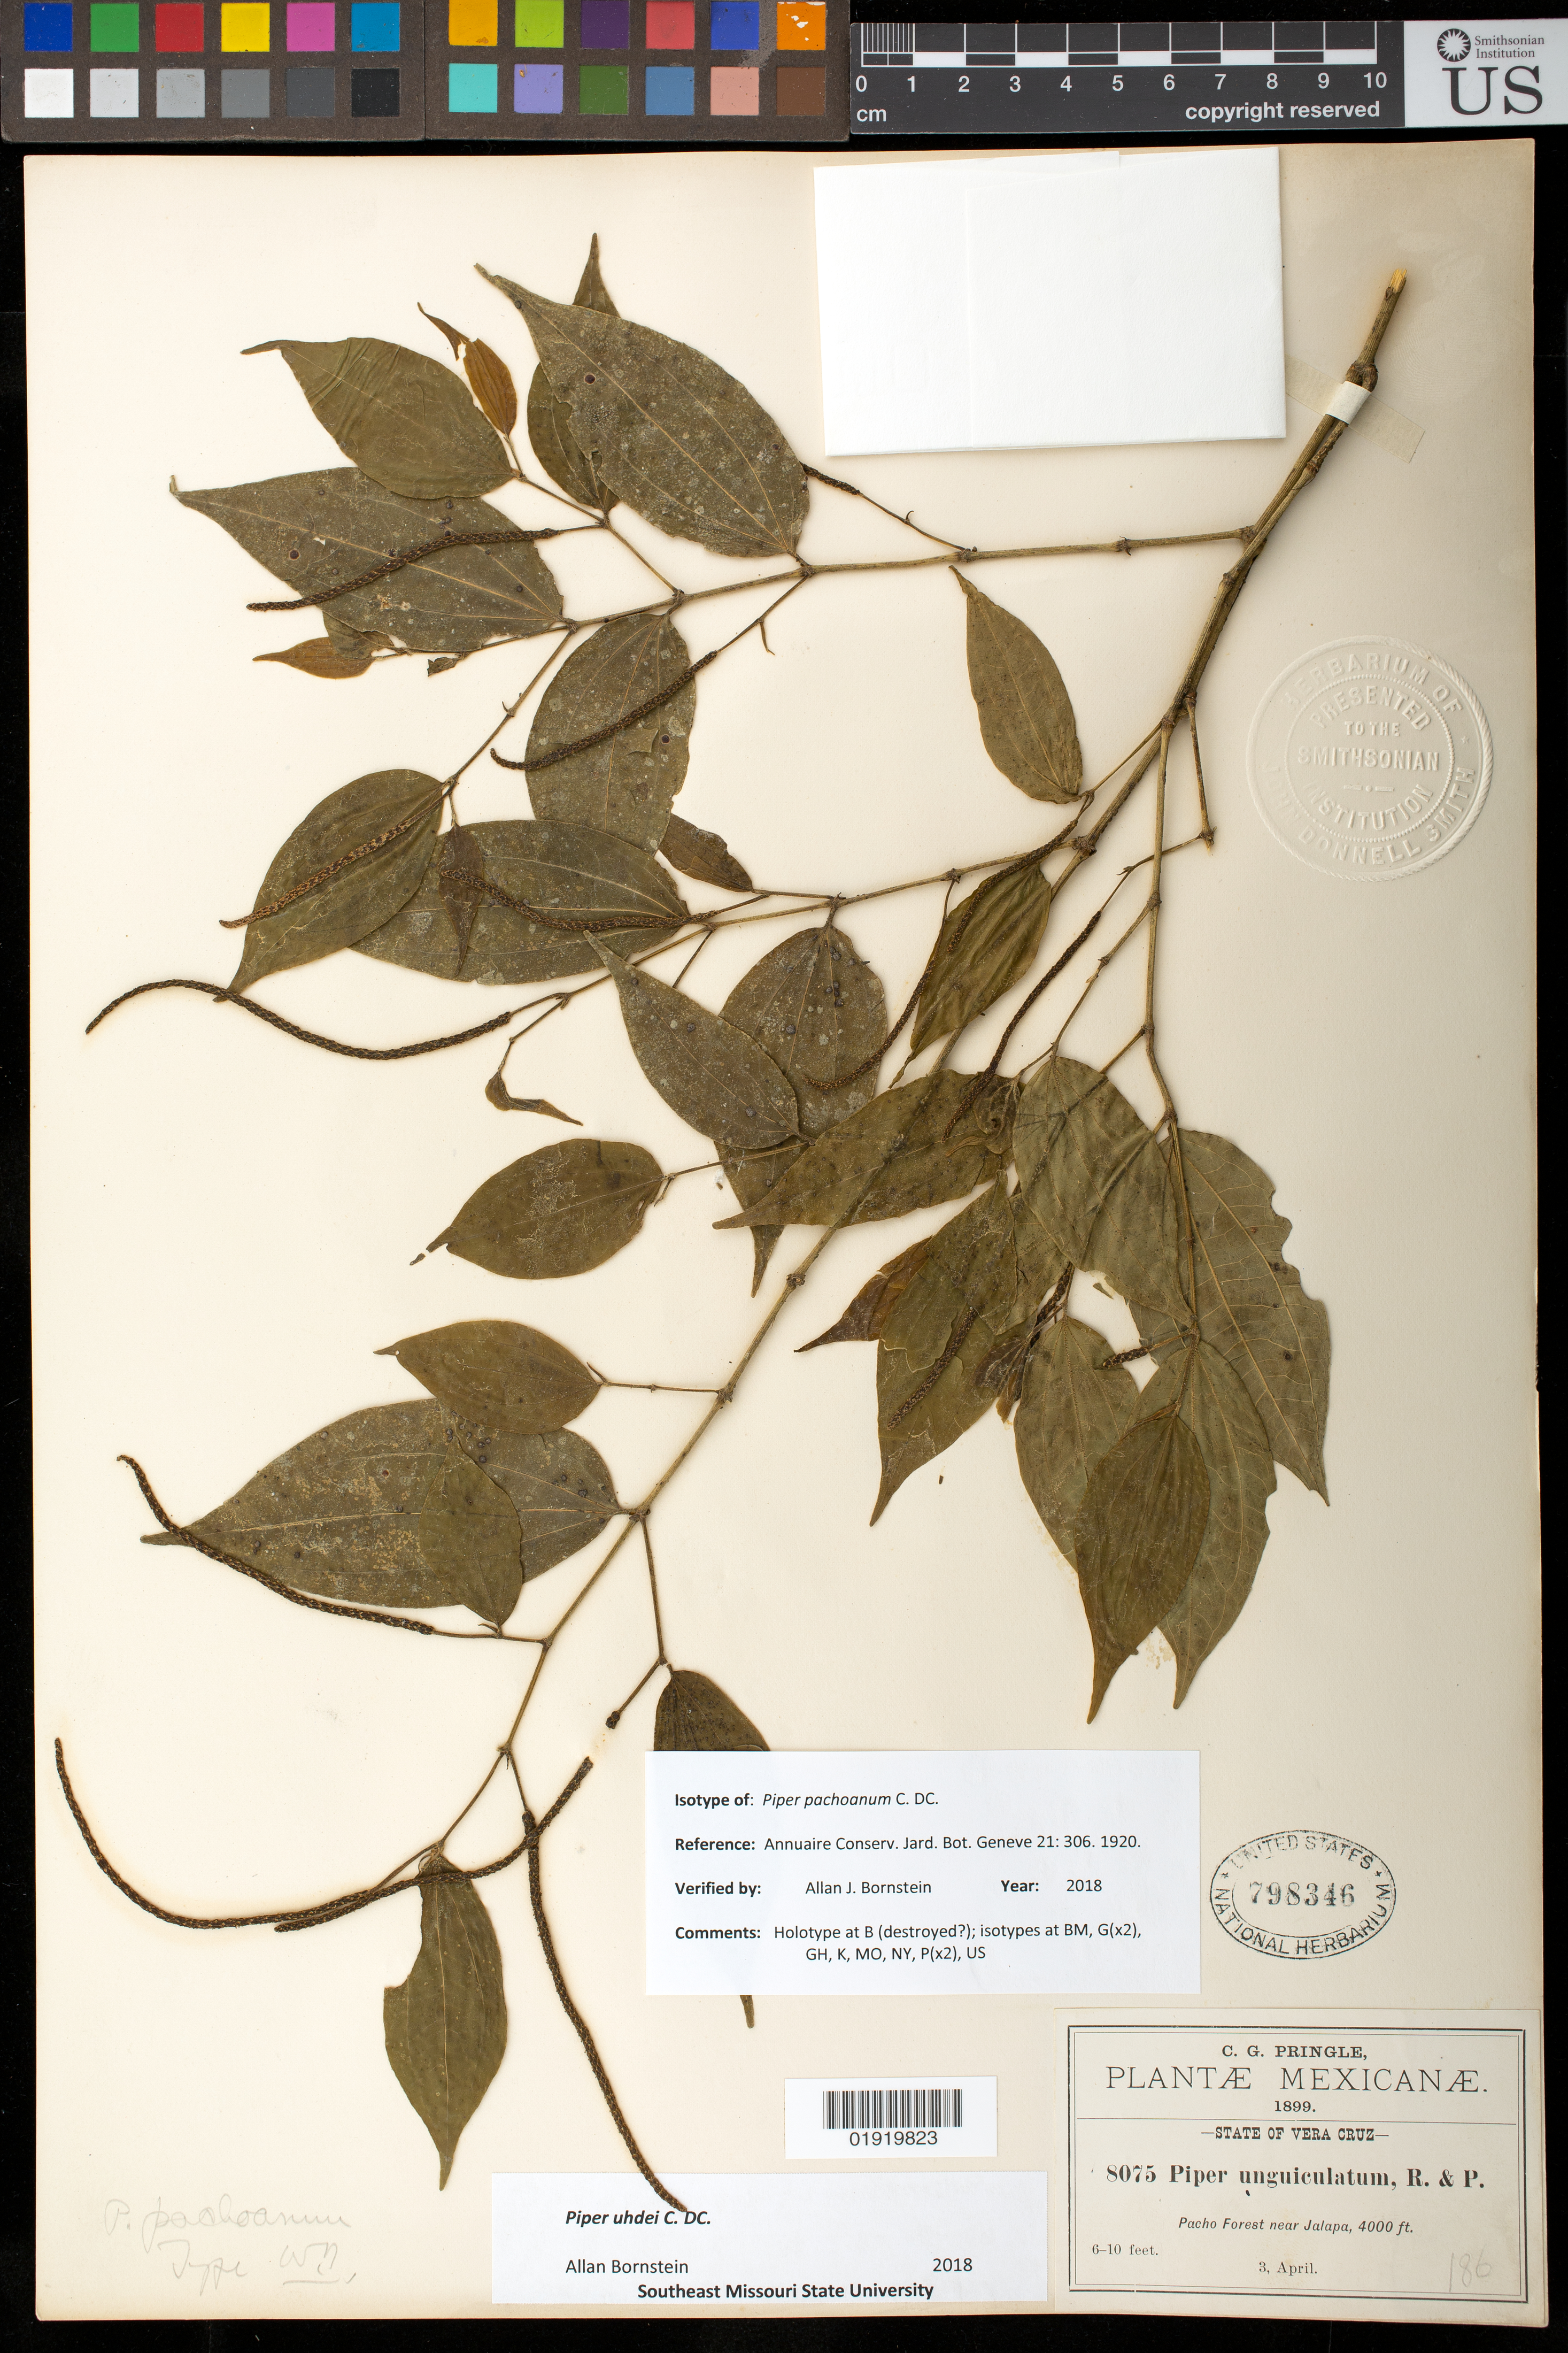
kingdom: Plantae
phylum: Tracheophyta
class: Magnoliopsida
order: Piperales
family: Piperaceae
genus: Piper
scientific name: Piper pachoanum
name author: C. DC.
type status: Isotype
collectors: C. G. Pringle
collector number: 8075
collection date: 1899-04-03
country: Mexico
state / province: Veracruz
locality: Pacho Forest near Jalapa.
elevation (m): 1219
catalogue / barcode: US 798346